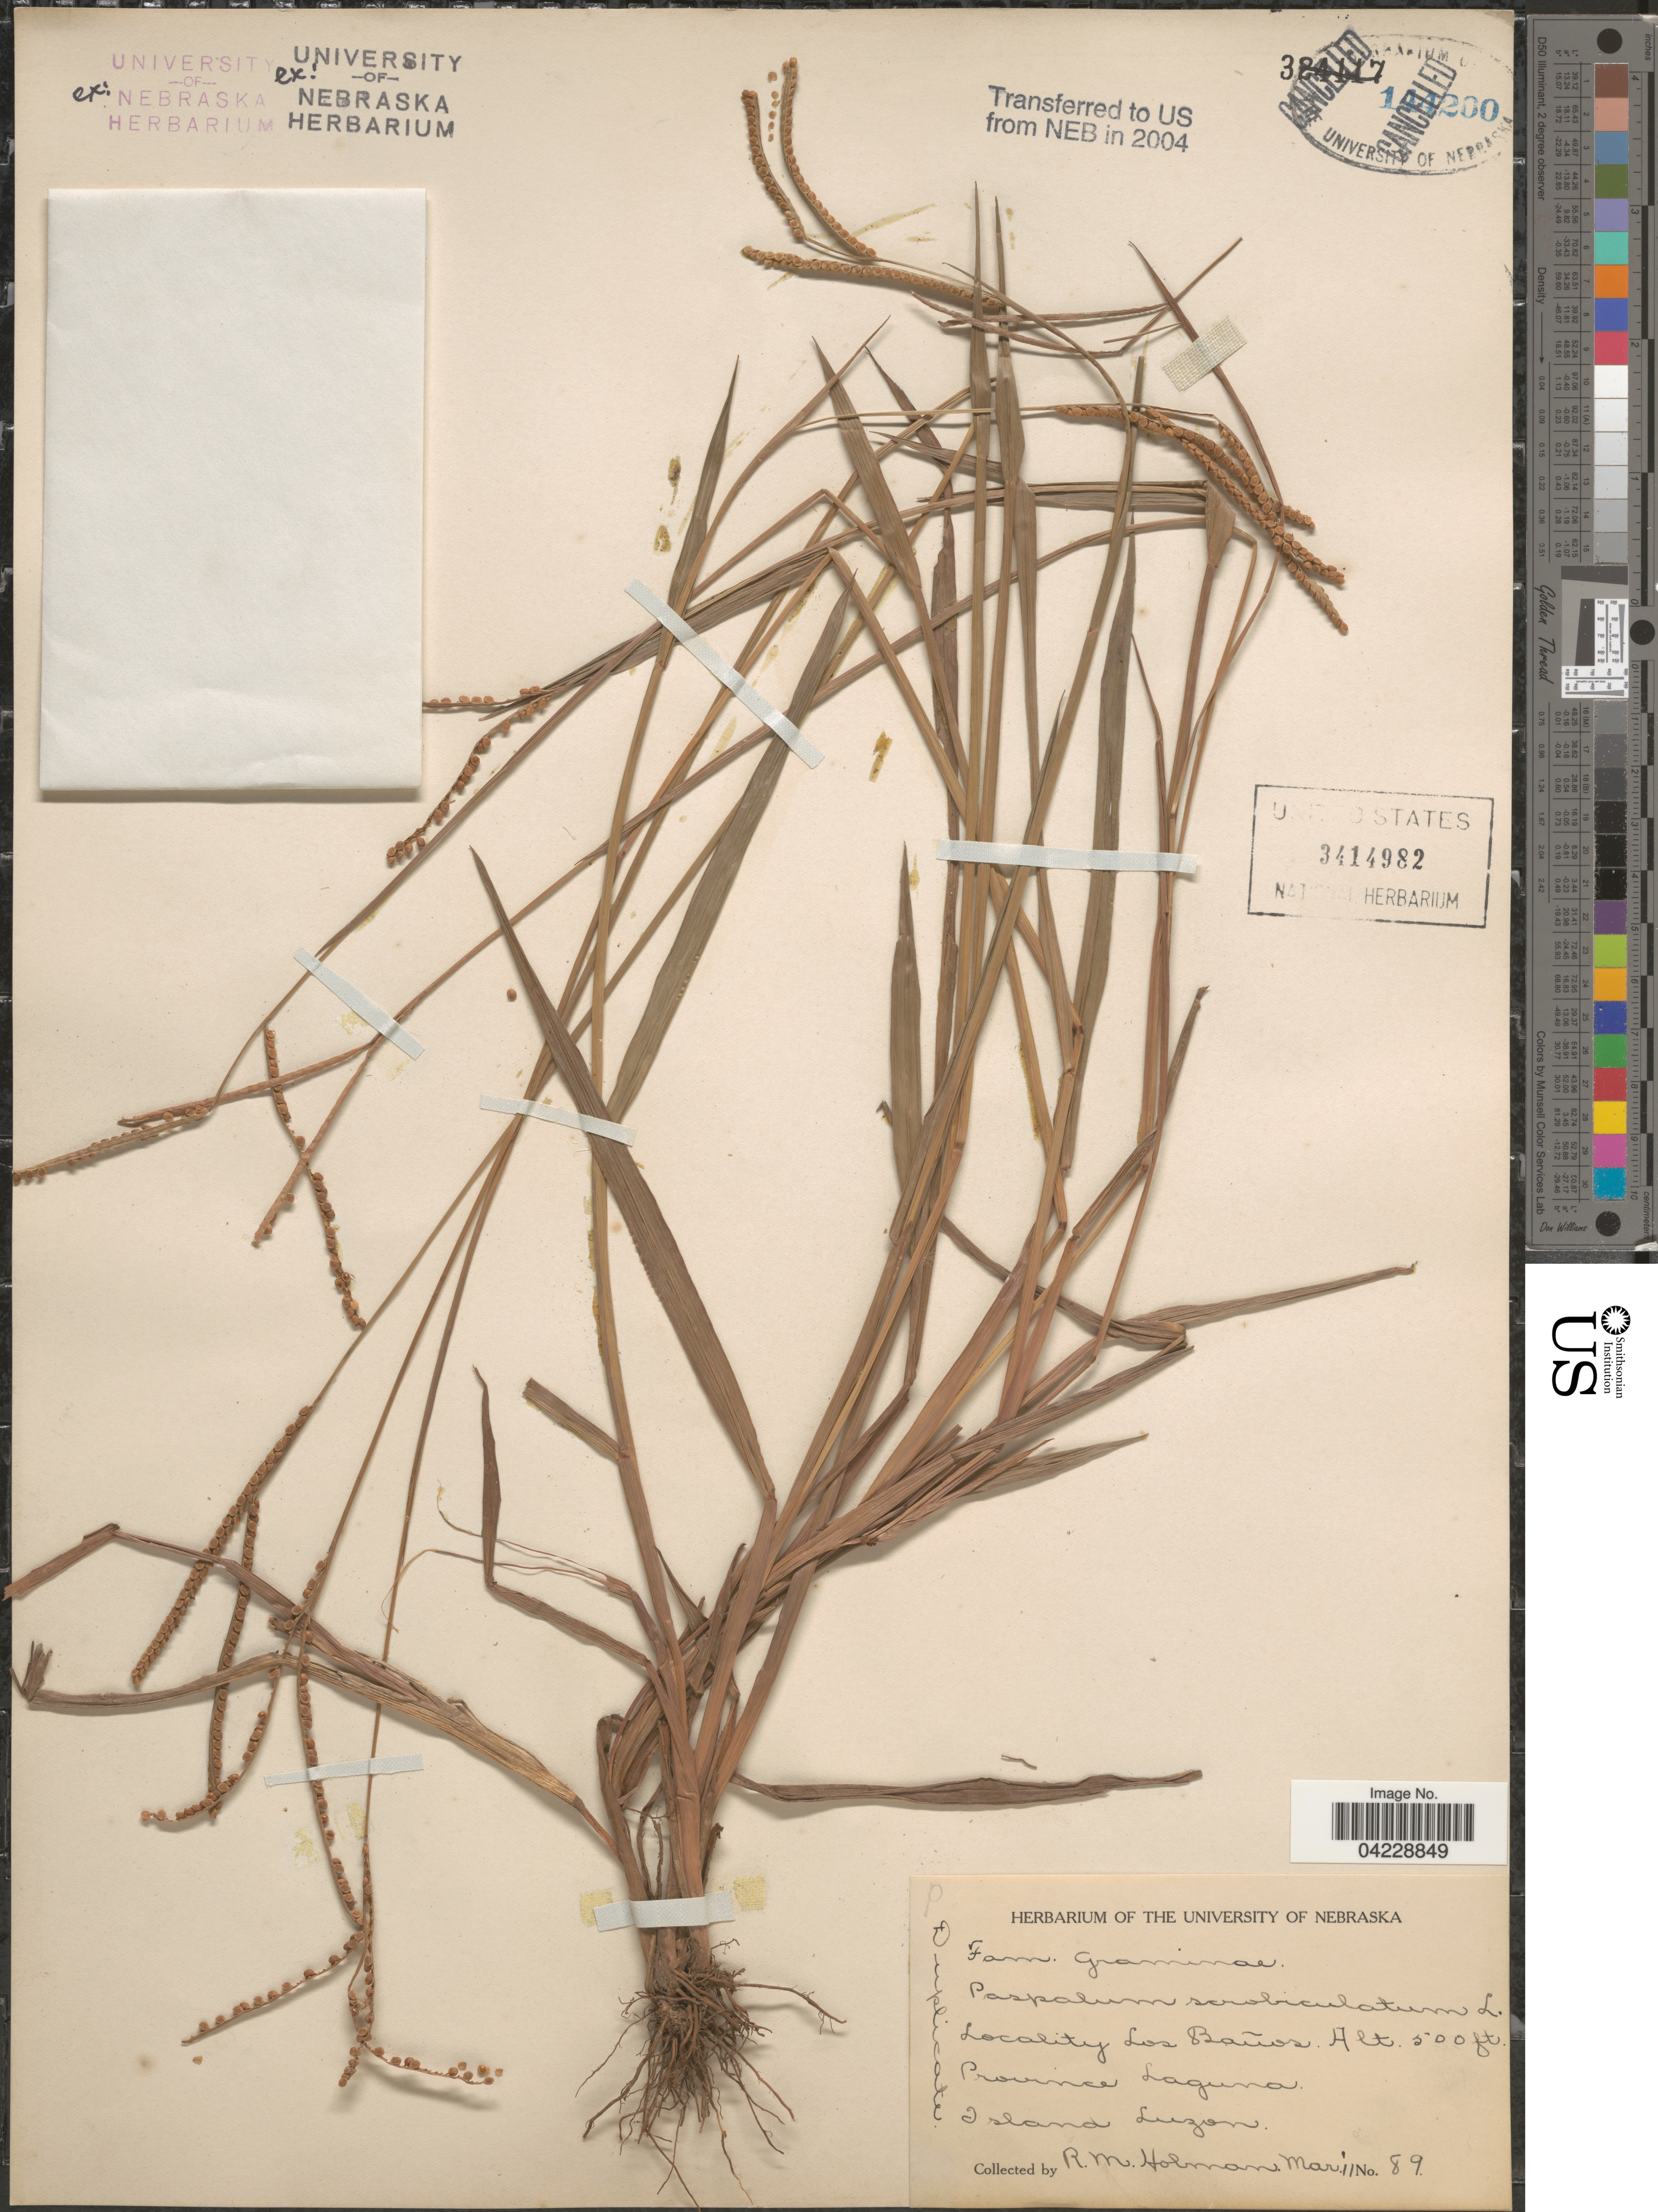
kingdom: Plantae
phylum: Tracheophyta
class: Liliopsida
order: Poales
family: Poaceae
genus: Paspalum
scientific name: Paspalum scrobiculatum var. bispicatum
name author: Hack. ex Merr.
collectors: R. Holman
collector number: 89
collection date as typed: Transcribed d/m/y: /3/11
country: Philippines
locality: Los Baños. Province Laguna. Island Luzon.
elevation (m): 152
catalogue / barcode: US 3414982